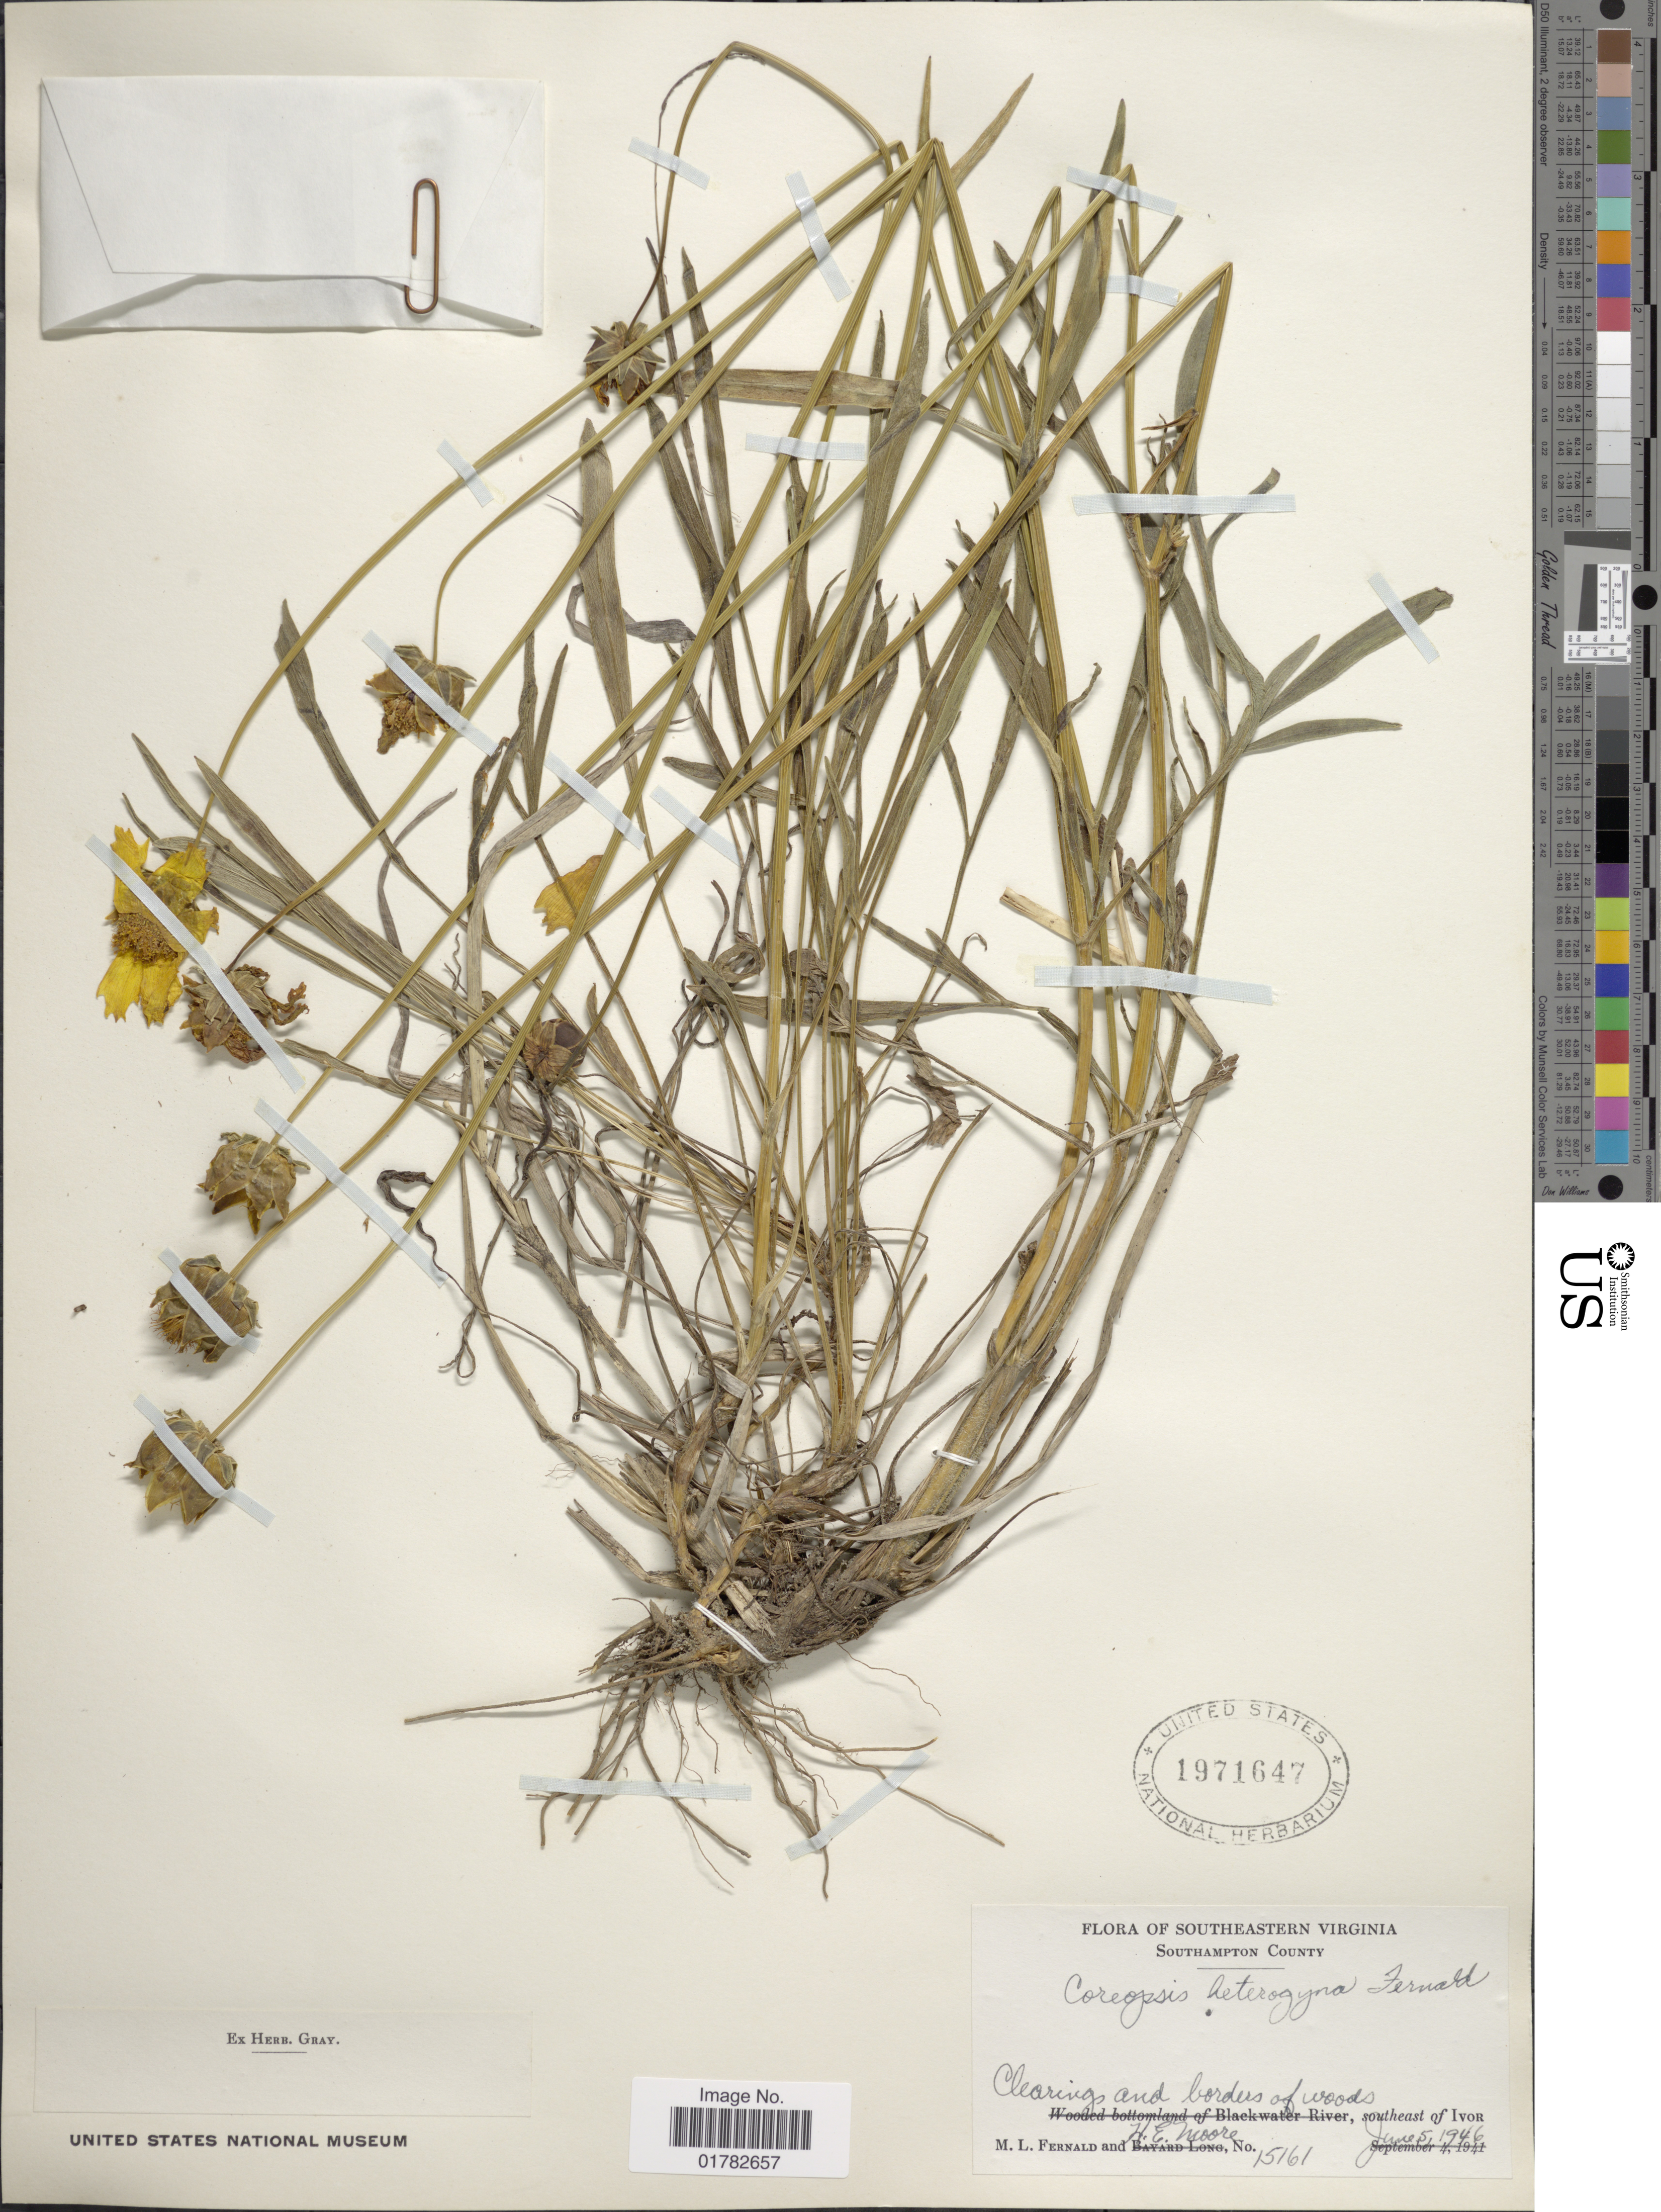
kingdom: Plantae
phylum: Tracheophyta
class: Magnoliopsida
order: Asterales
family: Asteraceae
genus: Coreopsis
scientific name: Coreopsis heterogyna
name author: Fernald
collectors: M. L. Fernald & H. Moore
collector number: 15161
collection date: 1946-06-05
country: United States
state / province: Virginia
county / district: Southampton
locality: Southampton County, clearings and borders of woods, southeast of Ivor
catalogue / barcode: US 1971647